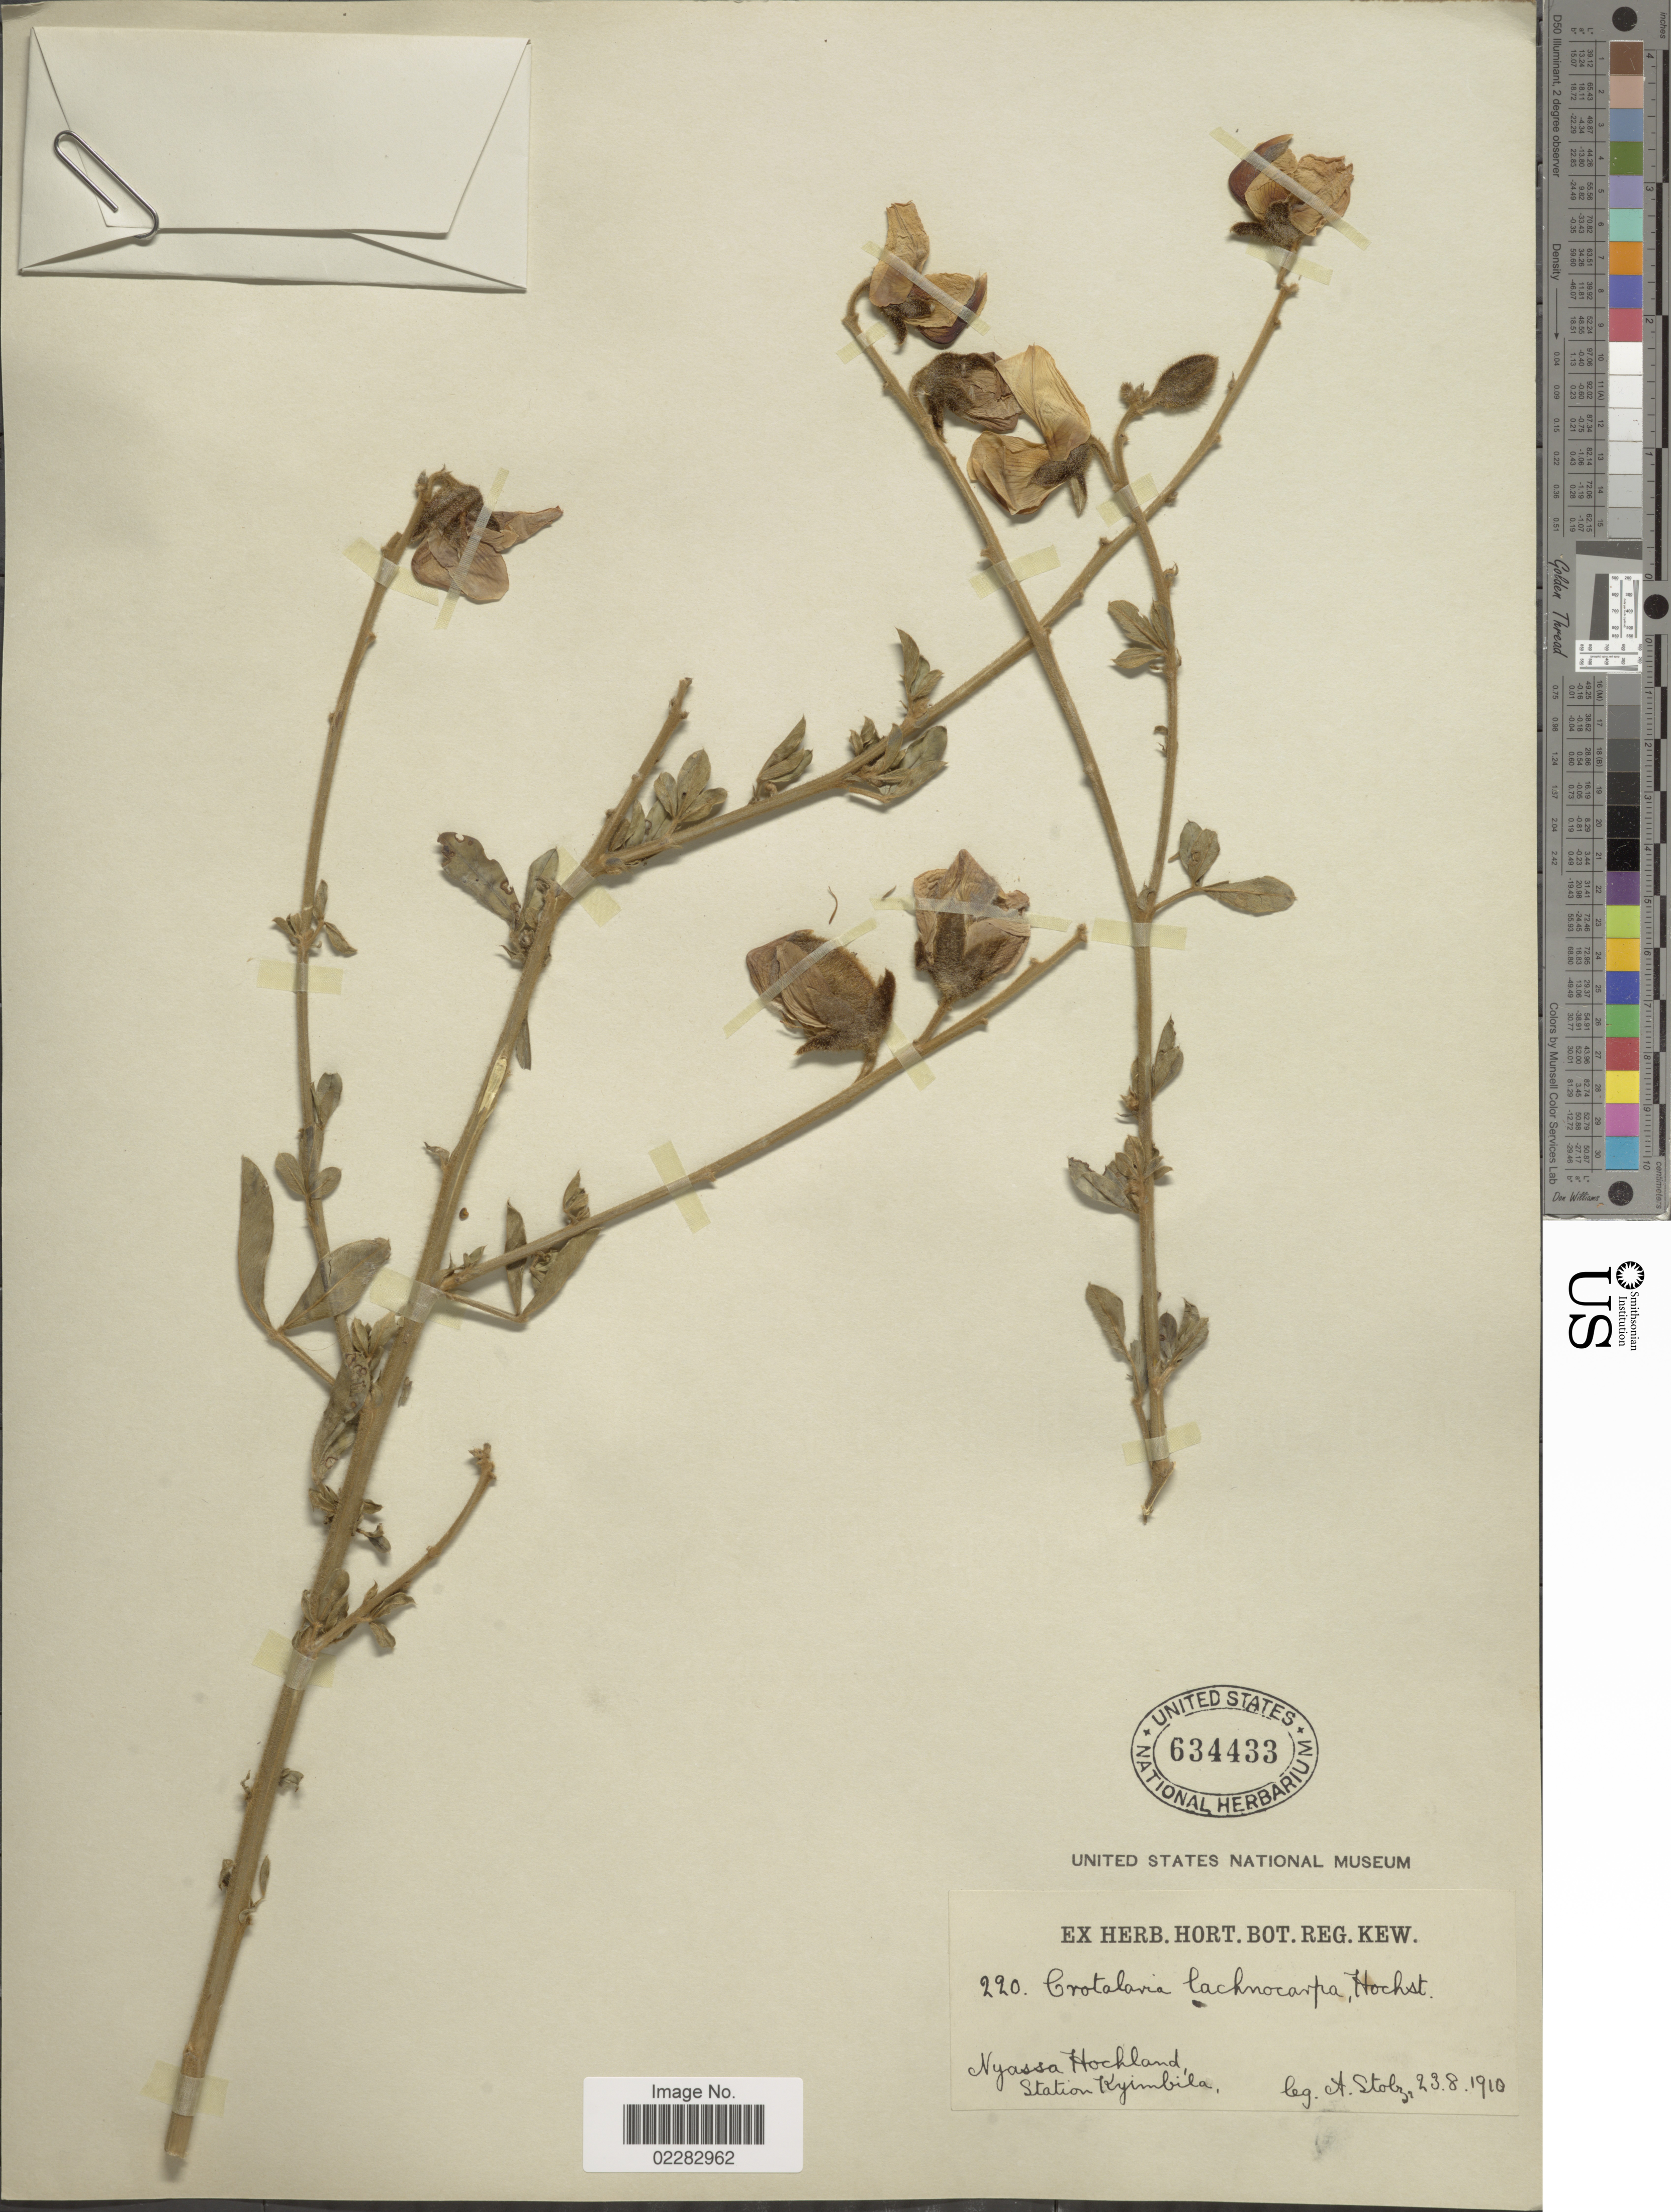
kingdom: Plantae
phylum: Tracheophyta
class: Magnoliopsida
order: Fabales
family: Fabaceae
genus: Crotalaria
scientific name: Crotalaria lachnocarpa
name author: Hochst. ex Baker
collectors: A. Stolz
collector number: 220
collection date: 1910-08-23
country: Tanzania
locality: Nyassa Hochland, Station Kyimbila.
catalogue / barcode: US 634433